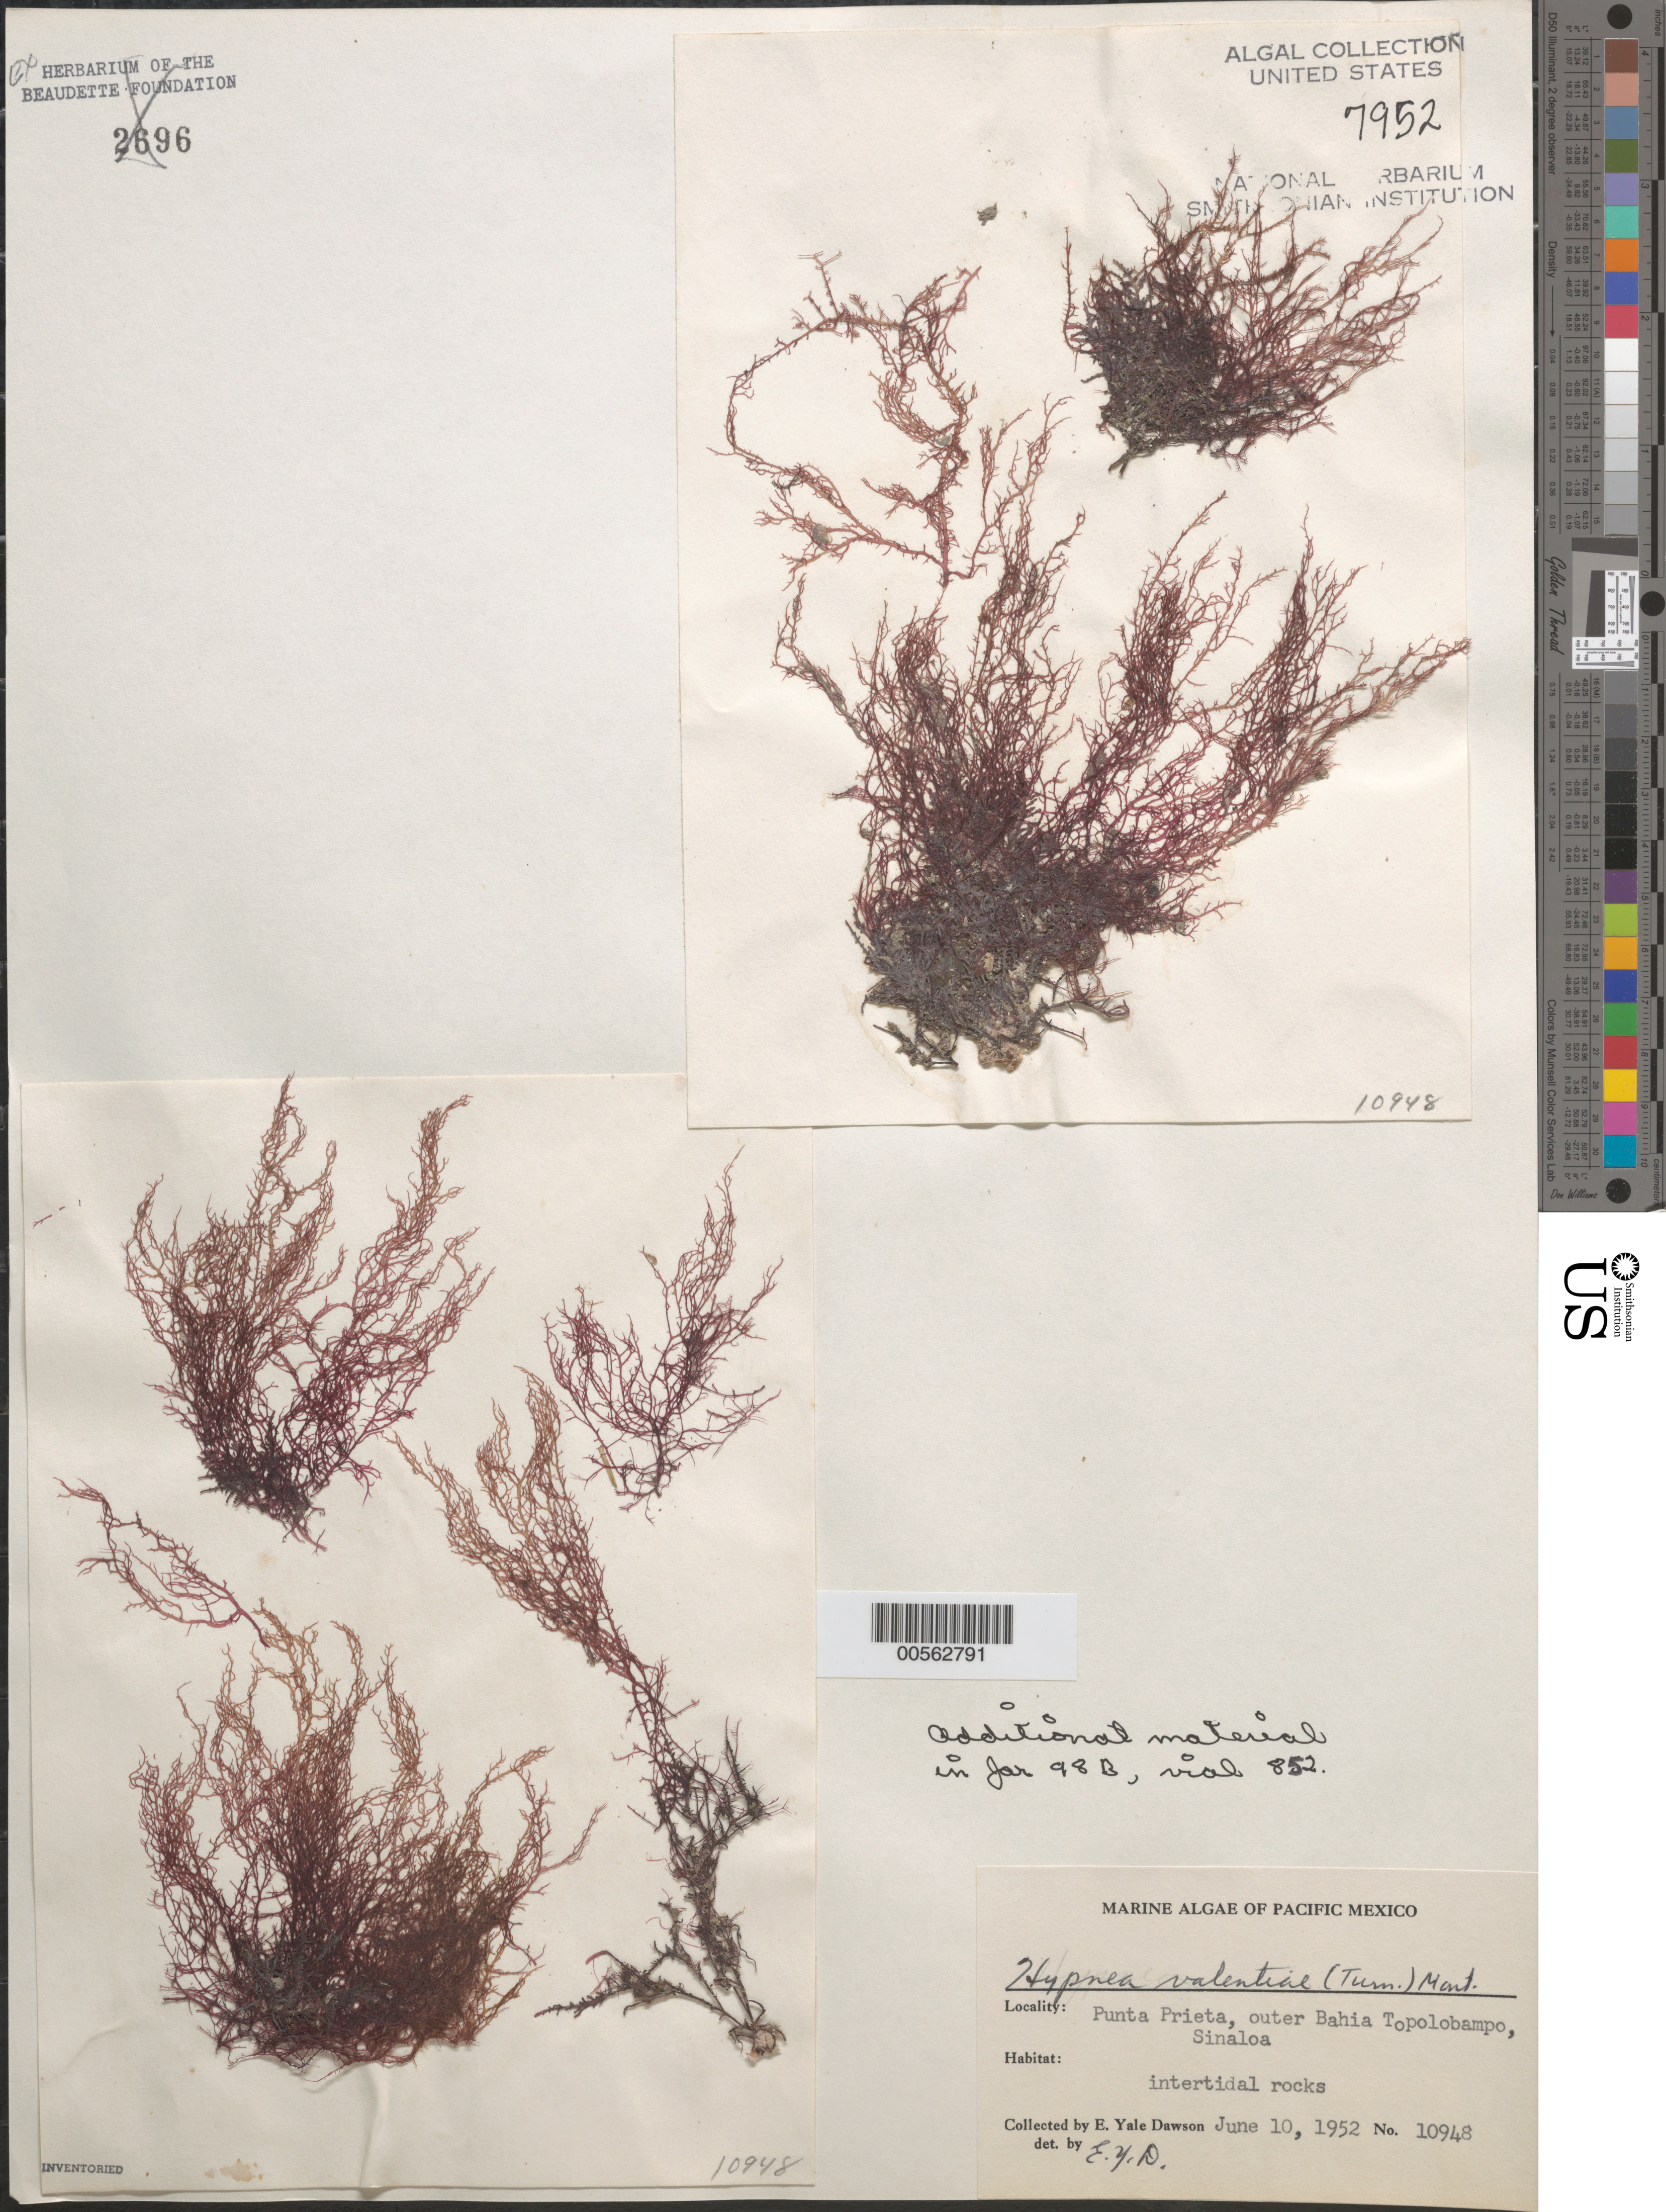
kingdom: Plantae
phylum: Rhodophyta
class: Florideophyceae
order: Gigartinales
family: Cystocloniaceae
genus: Hypnea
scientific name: Hypnea valentiae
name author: (Turner) Mont.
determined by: Dawson, E. Y.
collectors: E. Y. Dawson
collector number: EYD 10948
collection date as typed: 10 Jun 1952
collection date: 1952-06-10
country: Mexico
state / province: Sinaloa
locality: Punta Prieta, outer Bahia Topolobampo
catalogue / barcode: US 7952